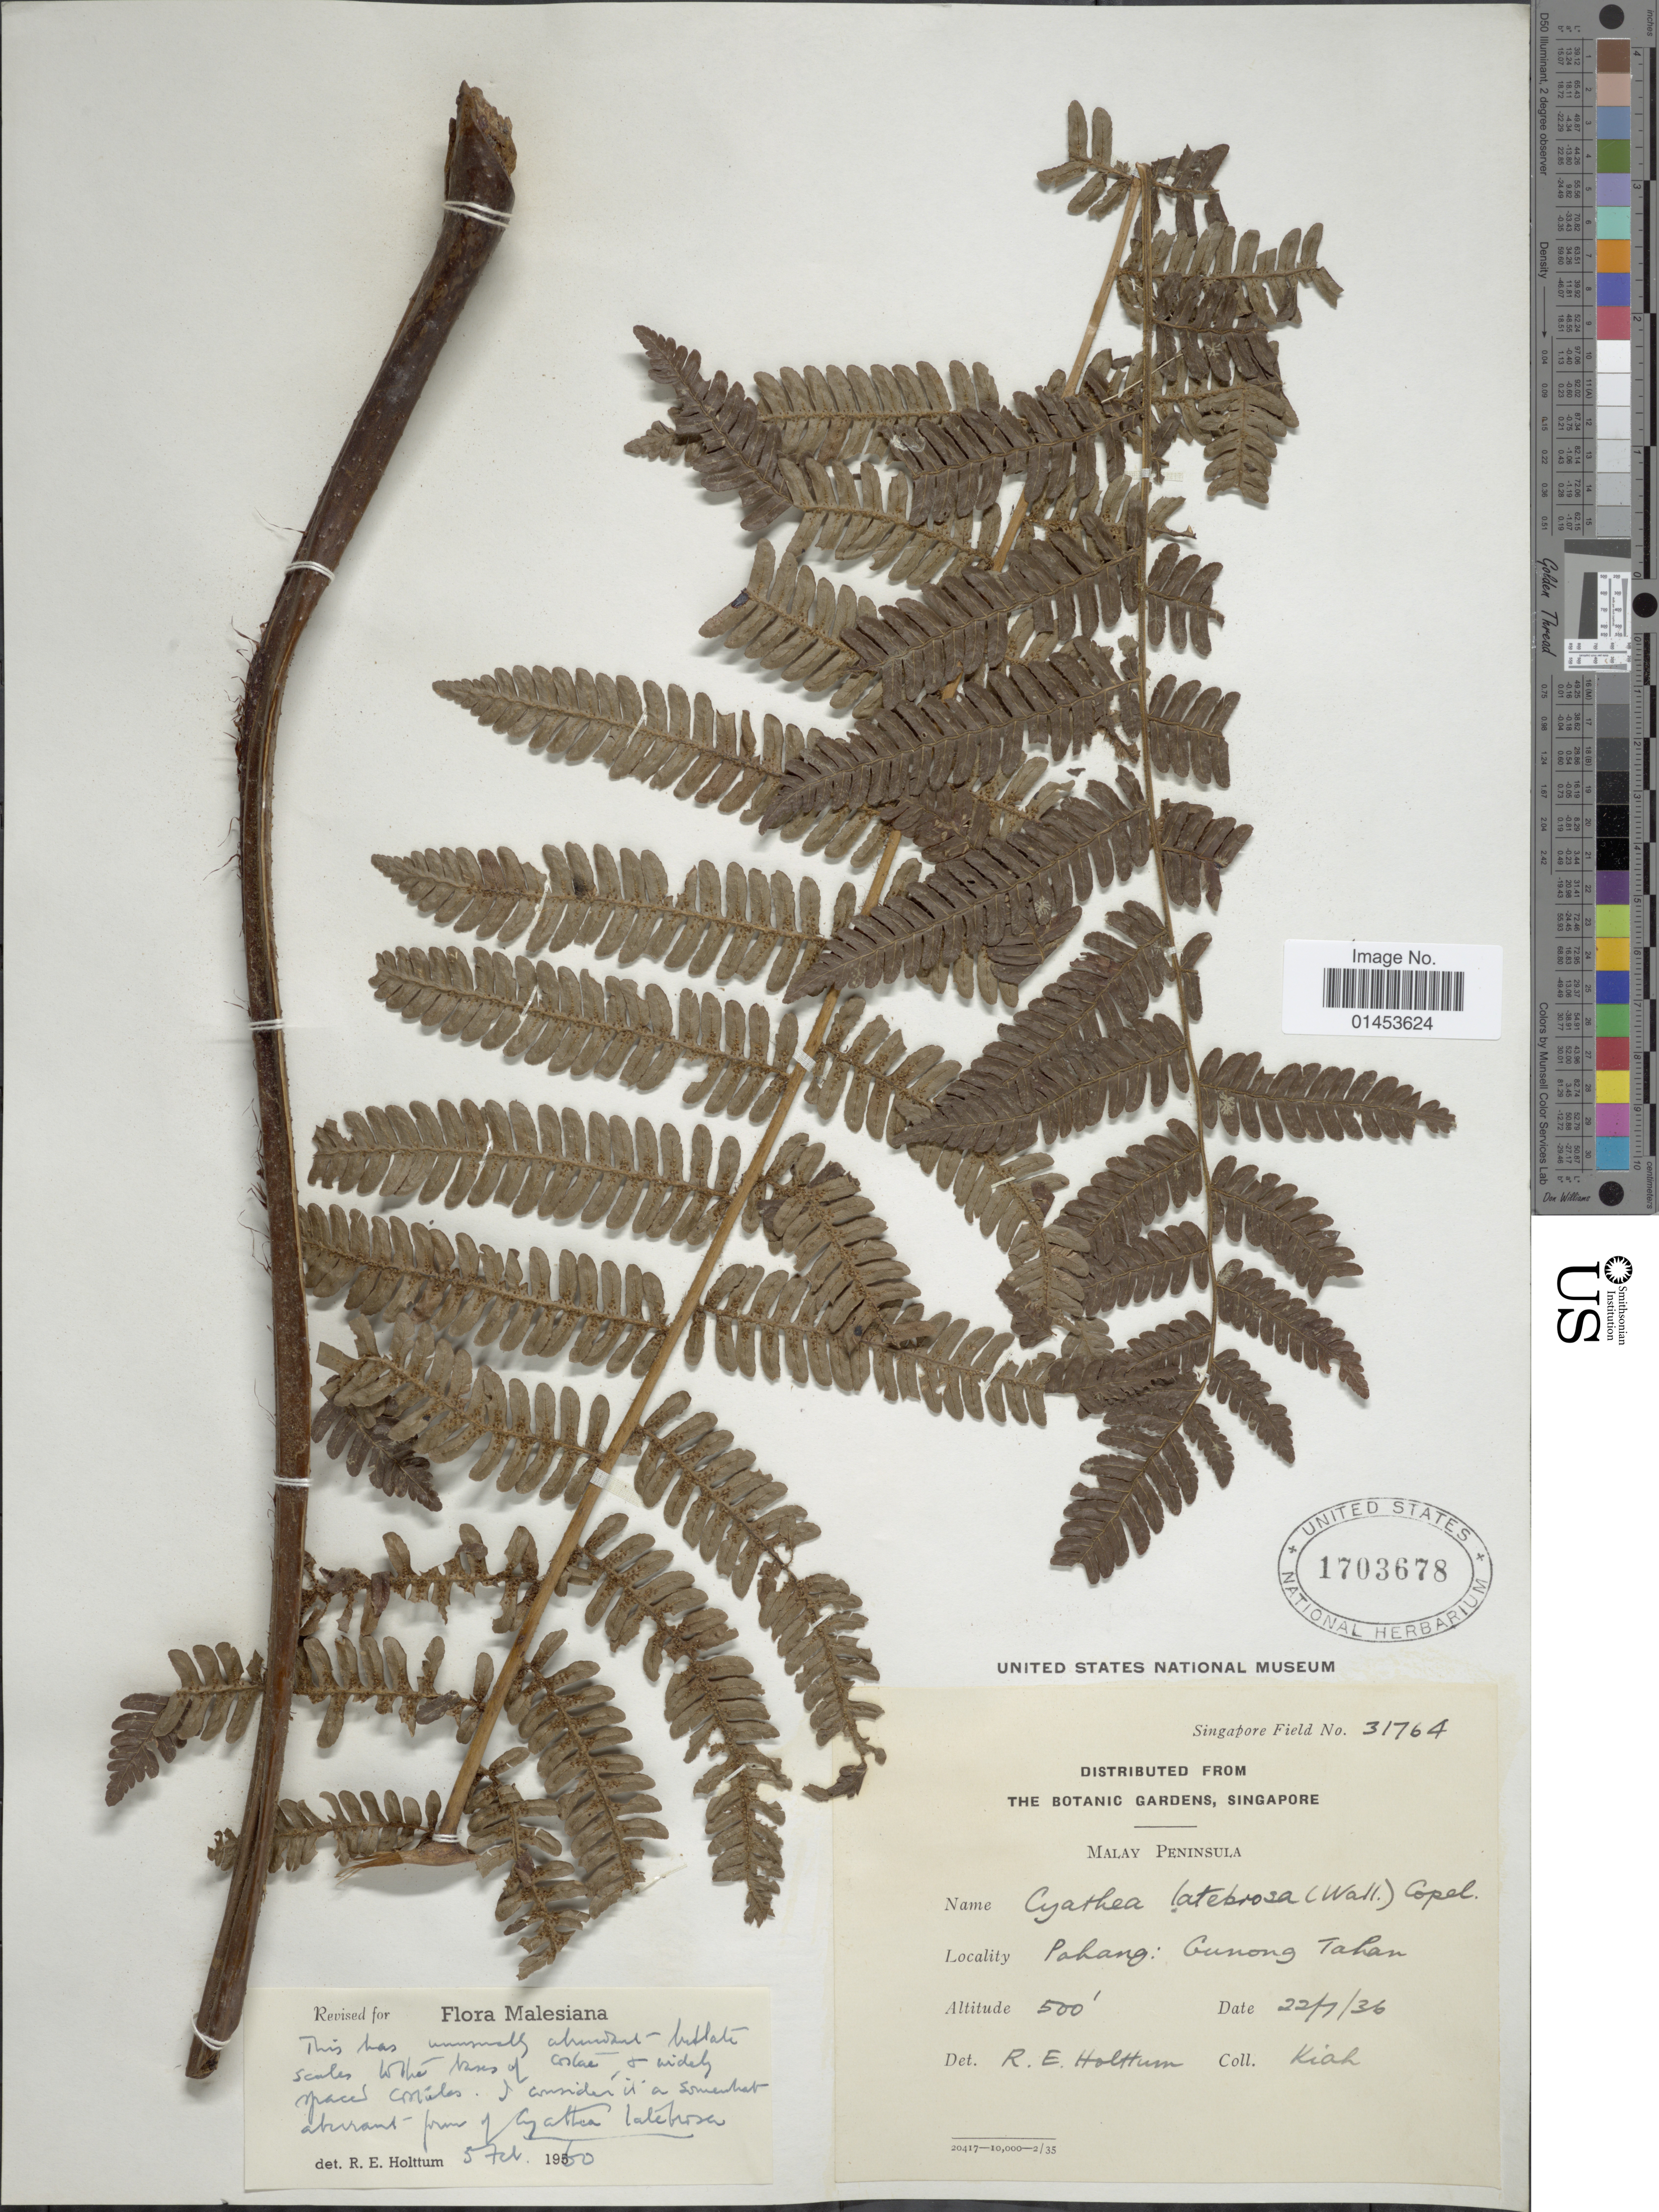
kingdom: Plantae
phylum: Tracheophyta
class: Polypodiopsida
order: Cyatheales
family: Cyatheaceae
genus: Cyathea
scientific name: Cyathea latebrosa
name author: (Wall. ex Hook.) Copel.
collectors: -. Kiah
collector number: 31764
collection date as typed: Transcribed d/m/y: 22/1/36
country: Malaysia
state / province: Pahang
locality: Malay Peninsula, Pahang: Gunong Tahan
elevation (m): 152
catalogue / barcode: US 1703678